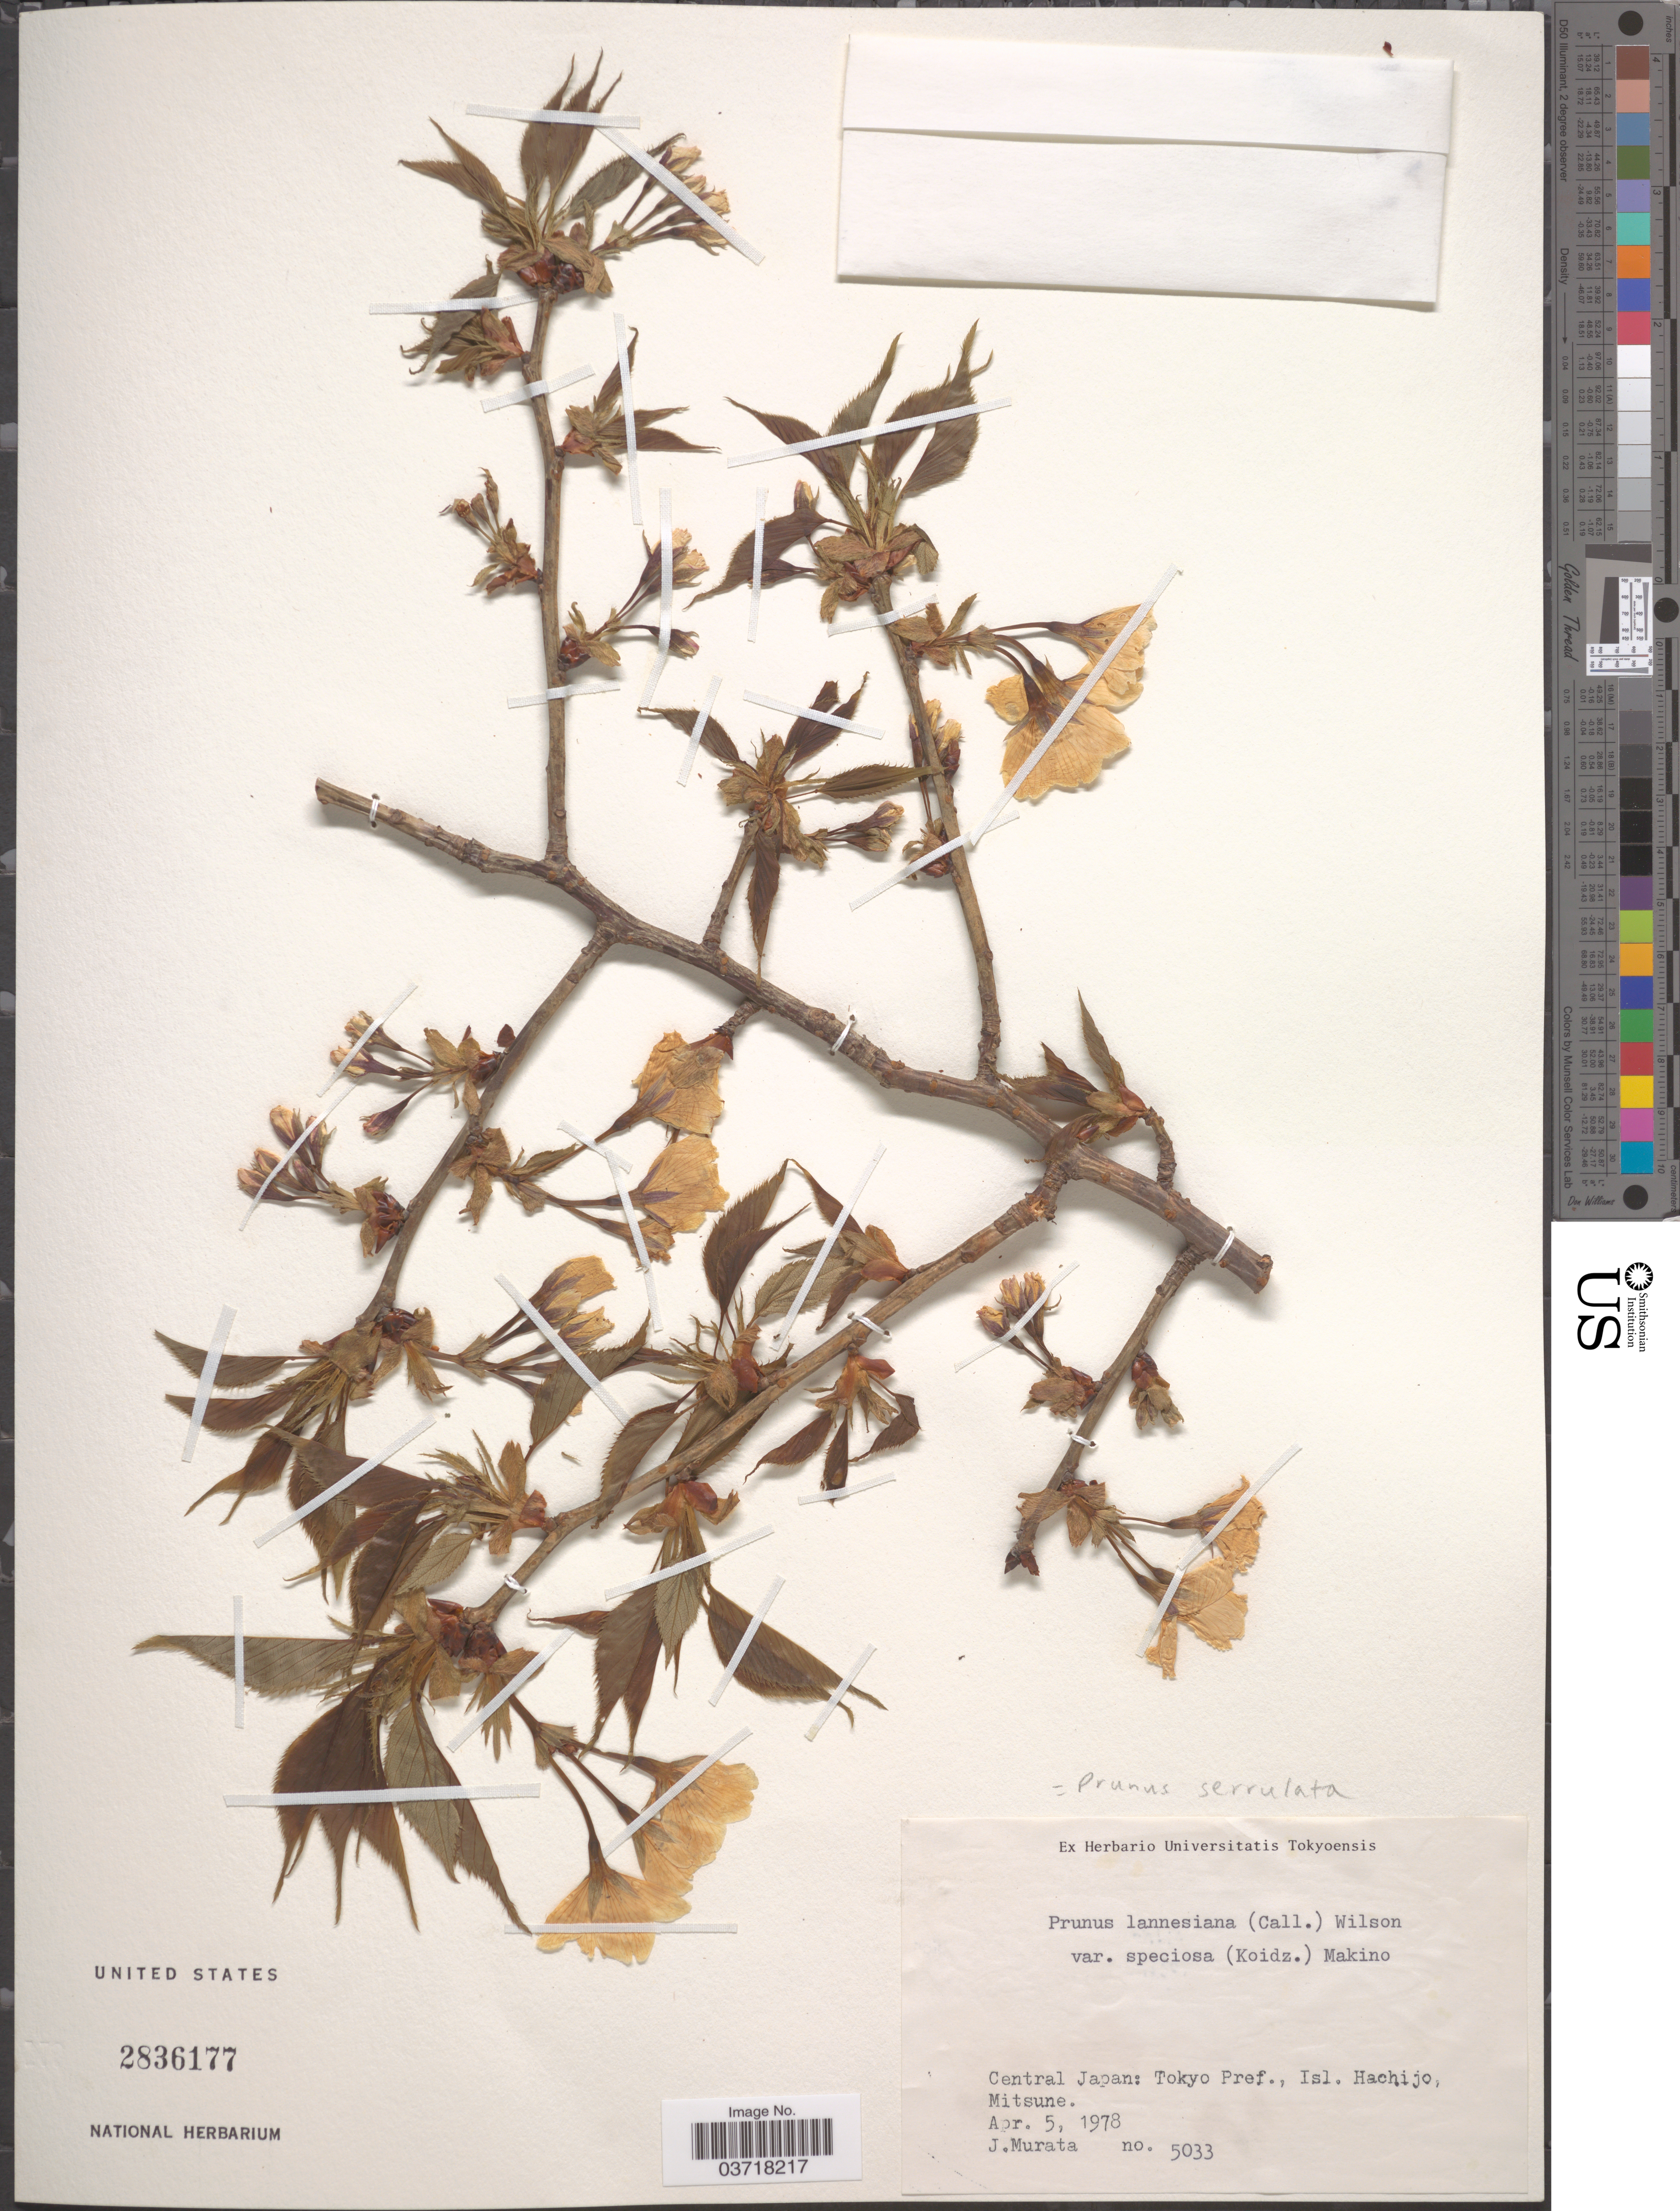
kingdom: Plantae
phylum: Tracheophyta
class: Magnoliopsida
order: Rosales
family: Rosaceae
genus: Prunus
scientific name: Prunus serrulata var. lannesiana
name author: (Carrière) Makino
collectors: J. Murata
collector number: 5033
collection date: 1978-04-05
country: Japan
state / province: Tokyo, Federal City of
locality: Central Japan: Tokyo Pref., Isl. Hachijo, Mitsune.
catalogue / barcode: US 2836177